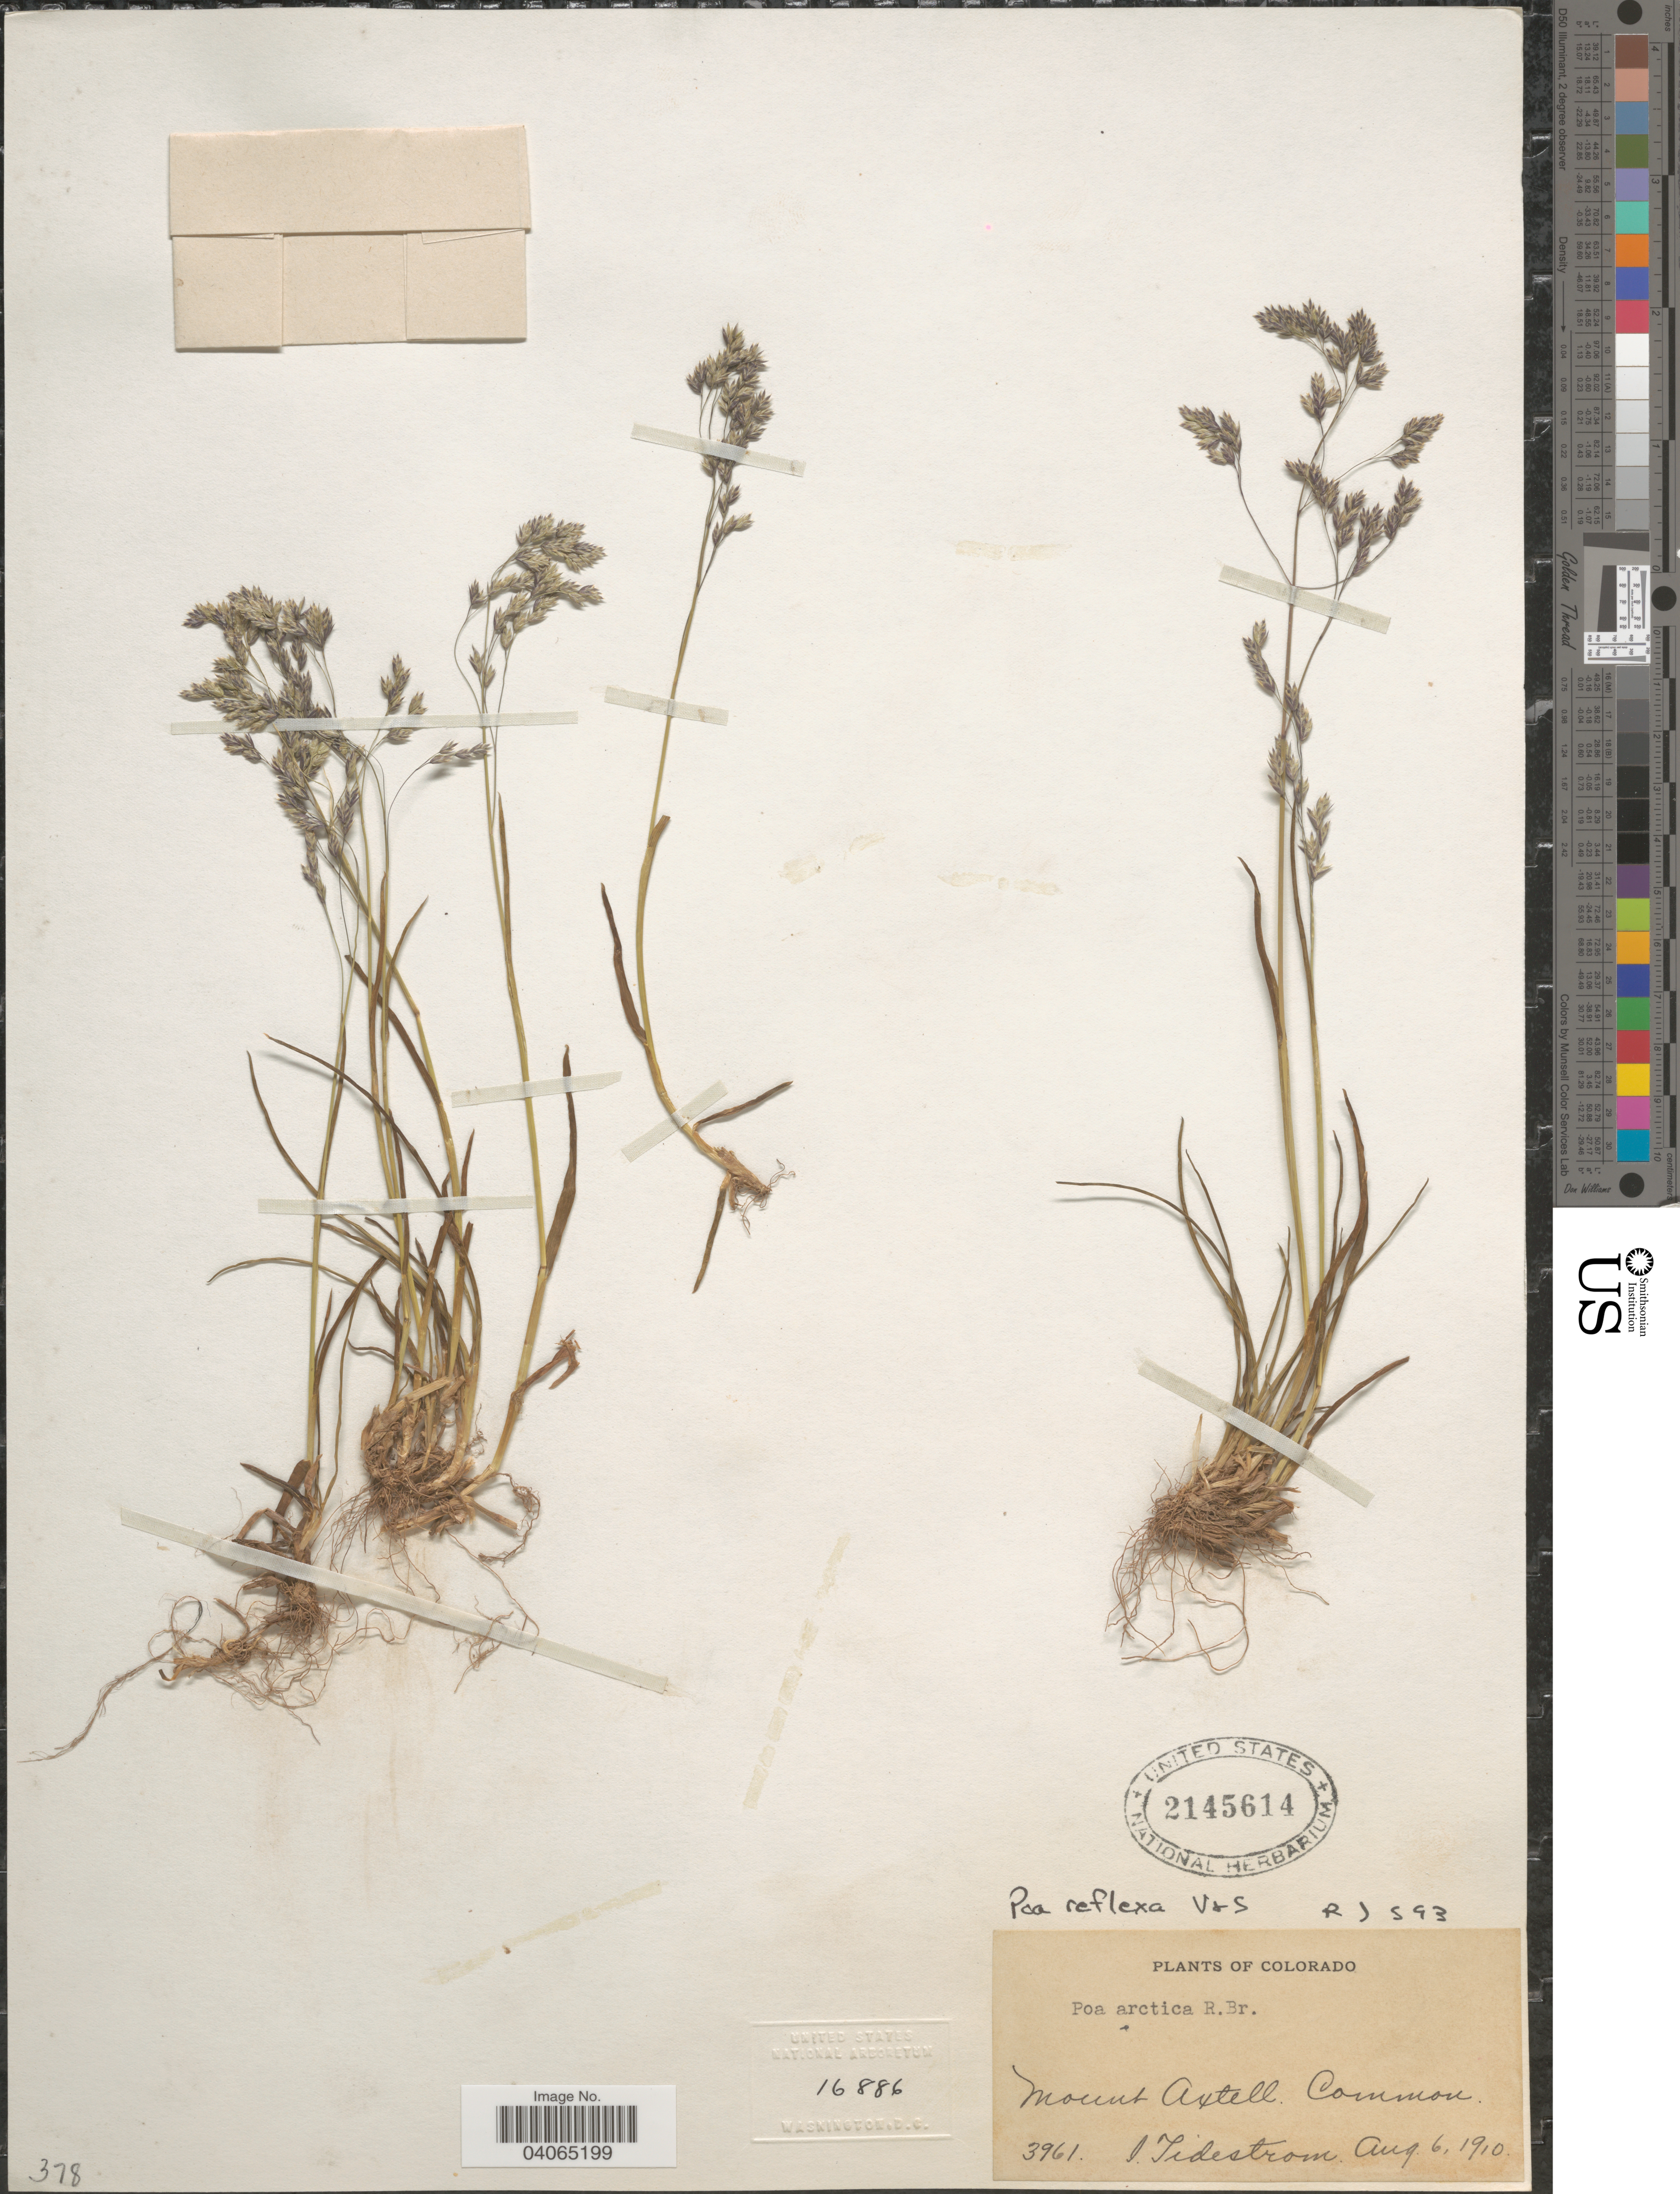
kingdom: Plantae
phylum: Tracheophyta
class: Liliopsida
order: Poales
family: Poaceae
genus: Poa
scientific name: Poa reflexa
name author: Vasey & Scribn.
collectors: I. F. Tidestrom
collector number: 3961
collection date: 1910-08-06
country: United States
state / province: Colorado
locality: Mount Axtell.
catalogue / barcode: US 2145614